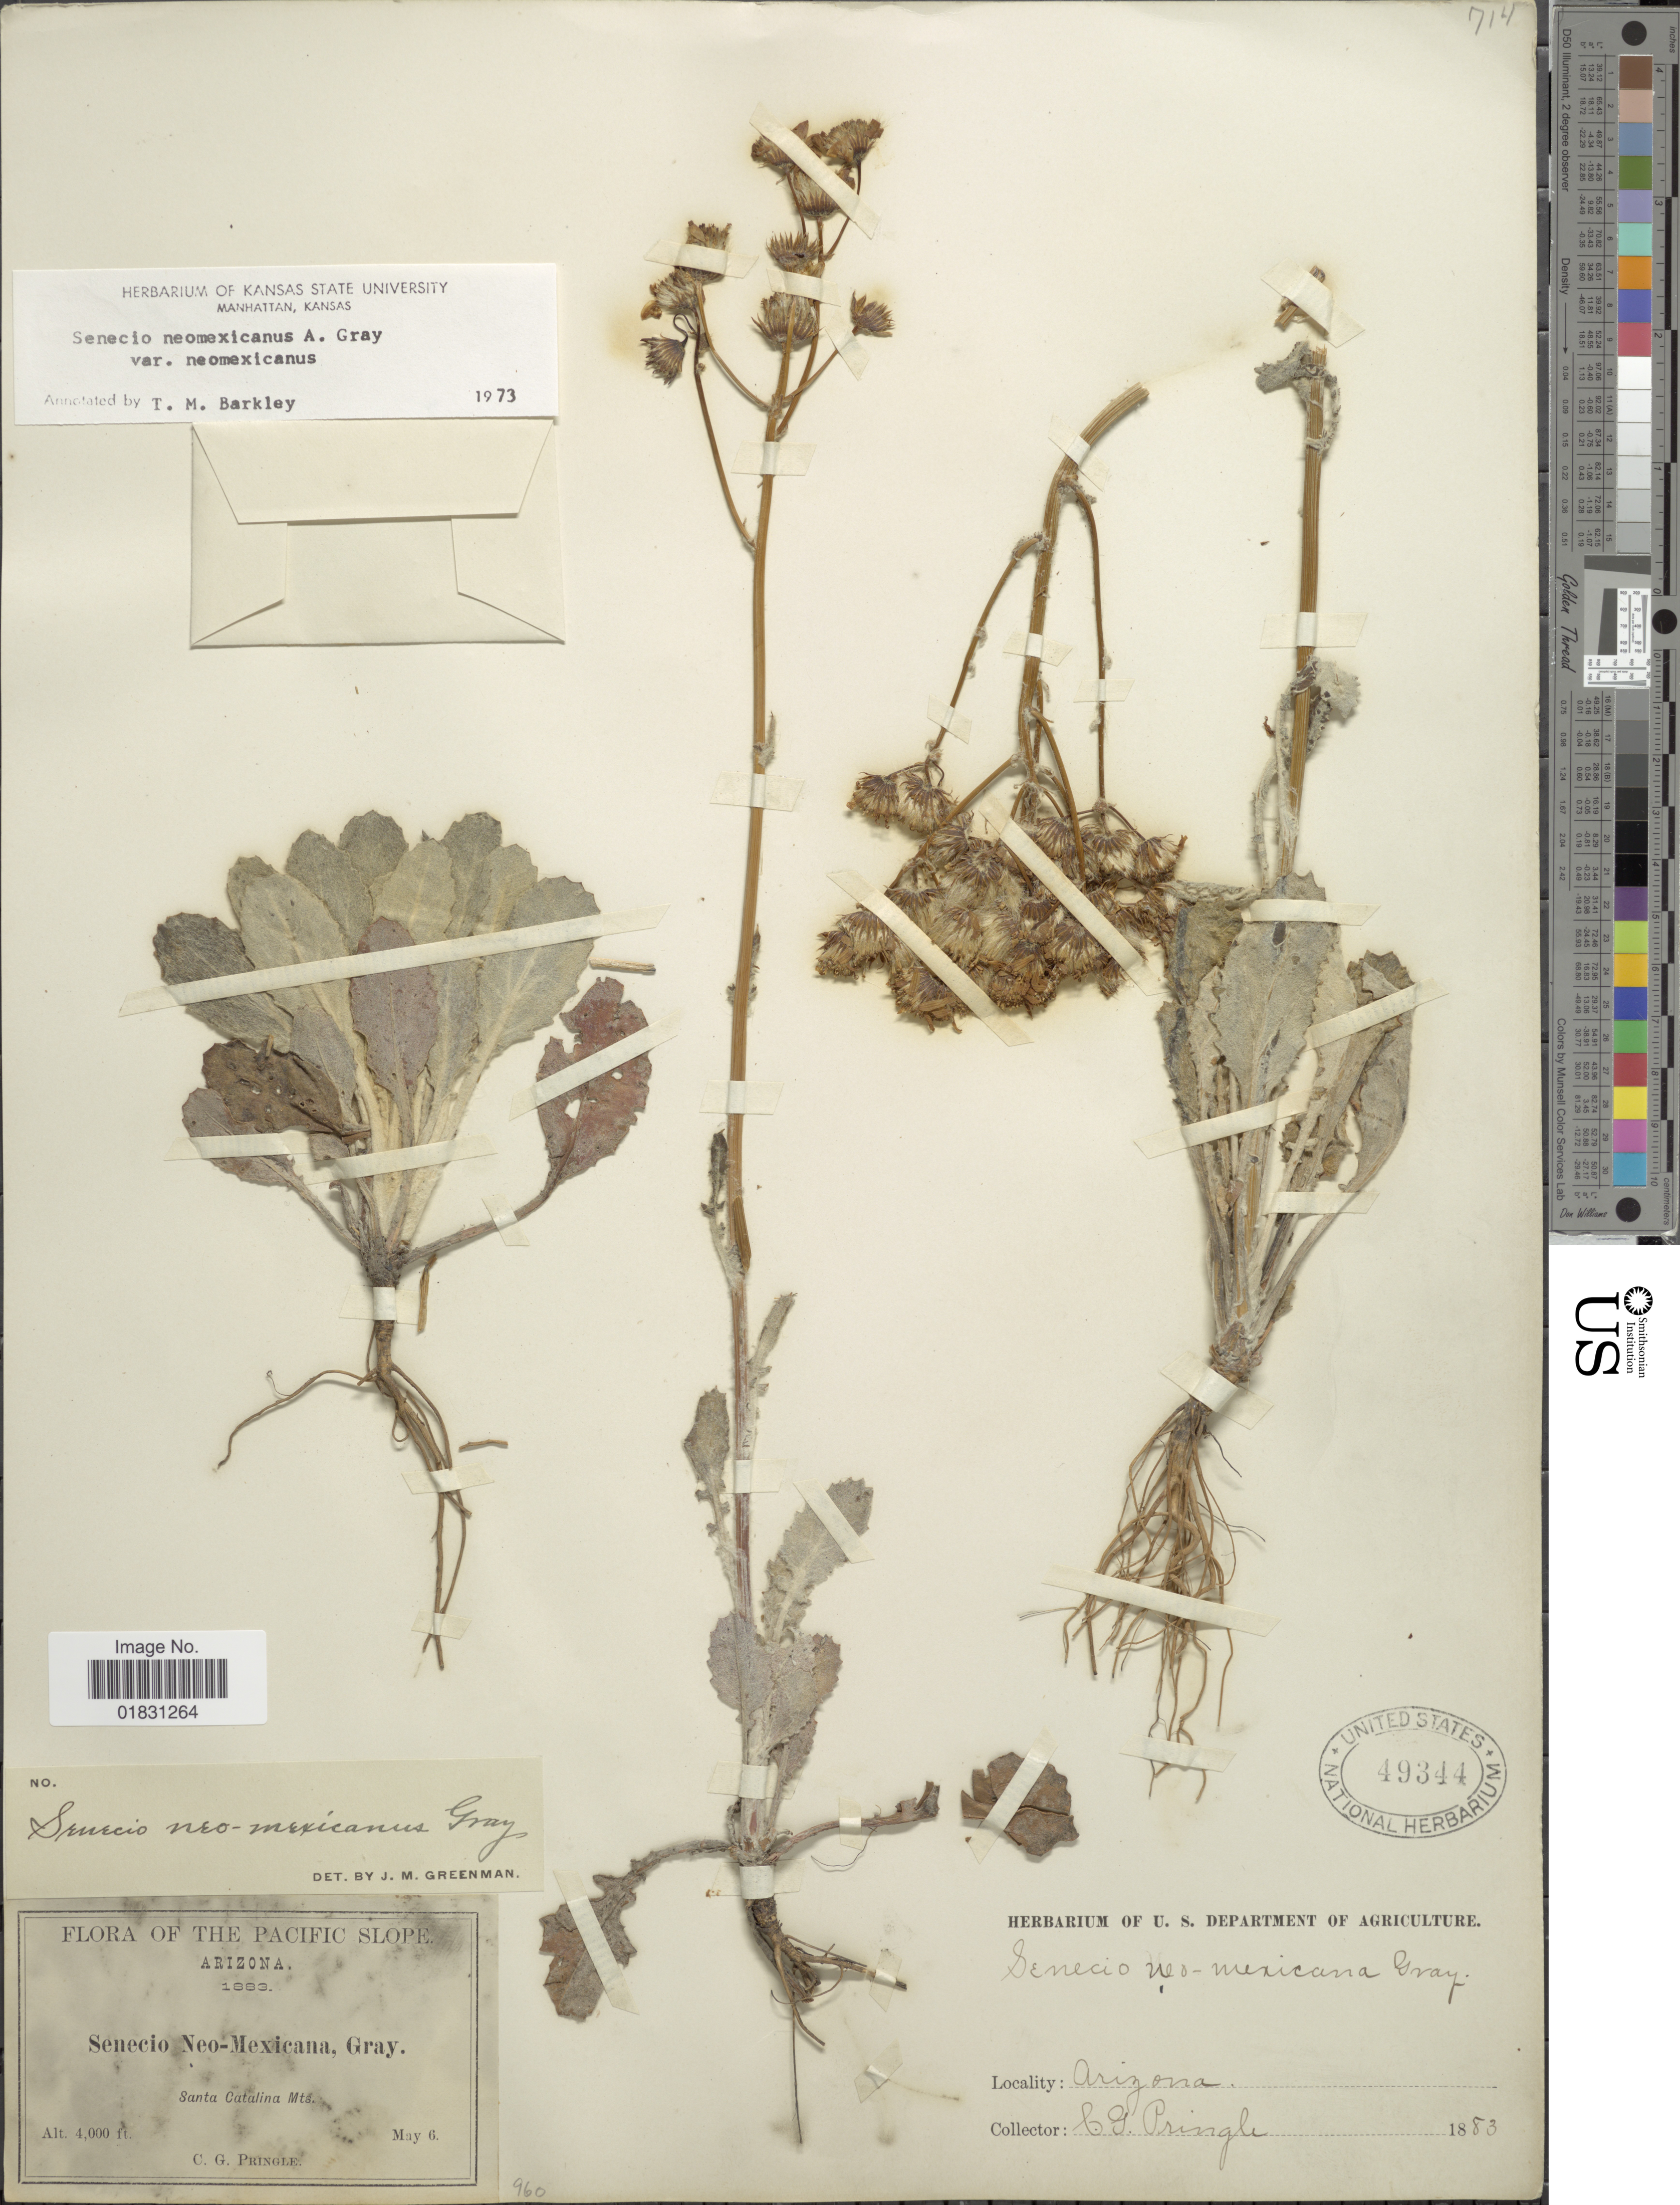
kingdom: Plantae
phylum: Tracheophyta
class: Magnoliopsida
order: Asterales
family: Asteraceae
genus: Packera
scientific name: Packera neomexicana var. neomexicana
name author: (A. Gray) W.A. Weber & Á. Löve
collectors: C. G. Pringle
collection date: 1883-05-06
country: United States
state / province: Arizona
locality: The Pacific Slope, Santa Catalina Mts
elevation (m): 1219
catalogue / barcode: US 49344